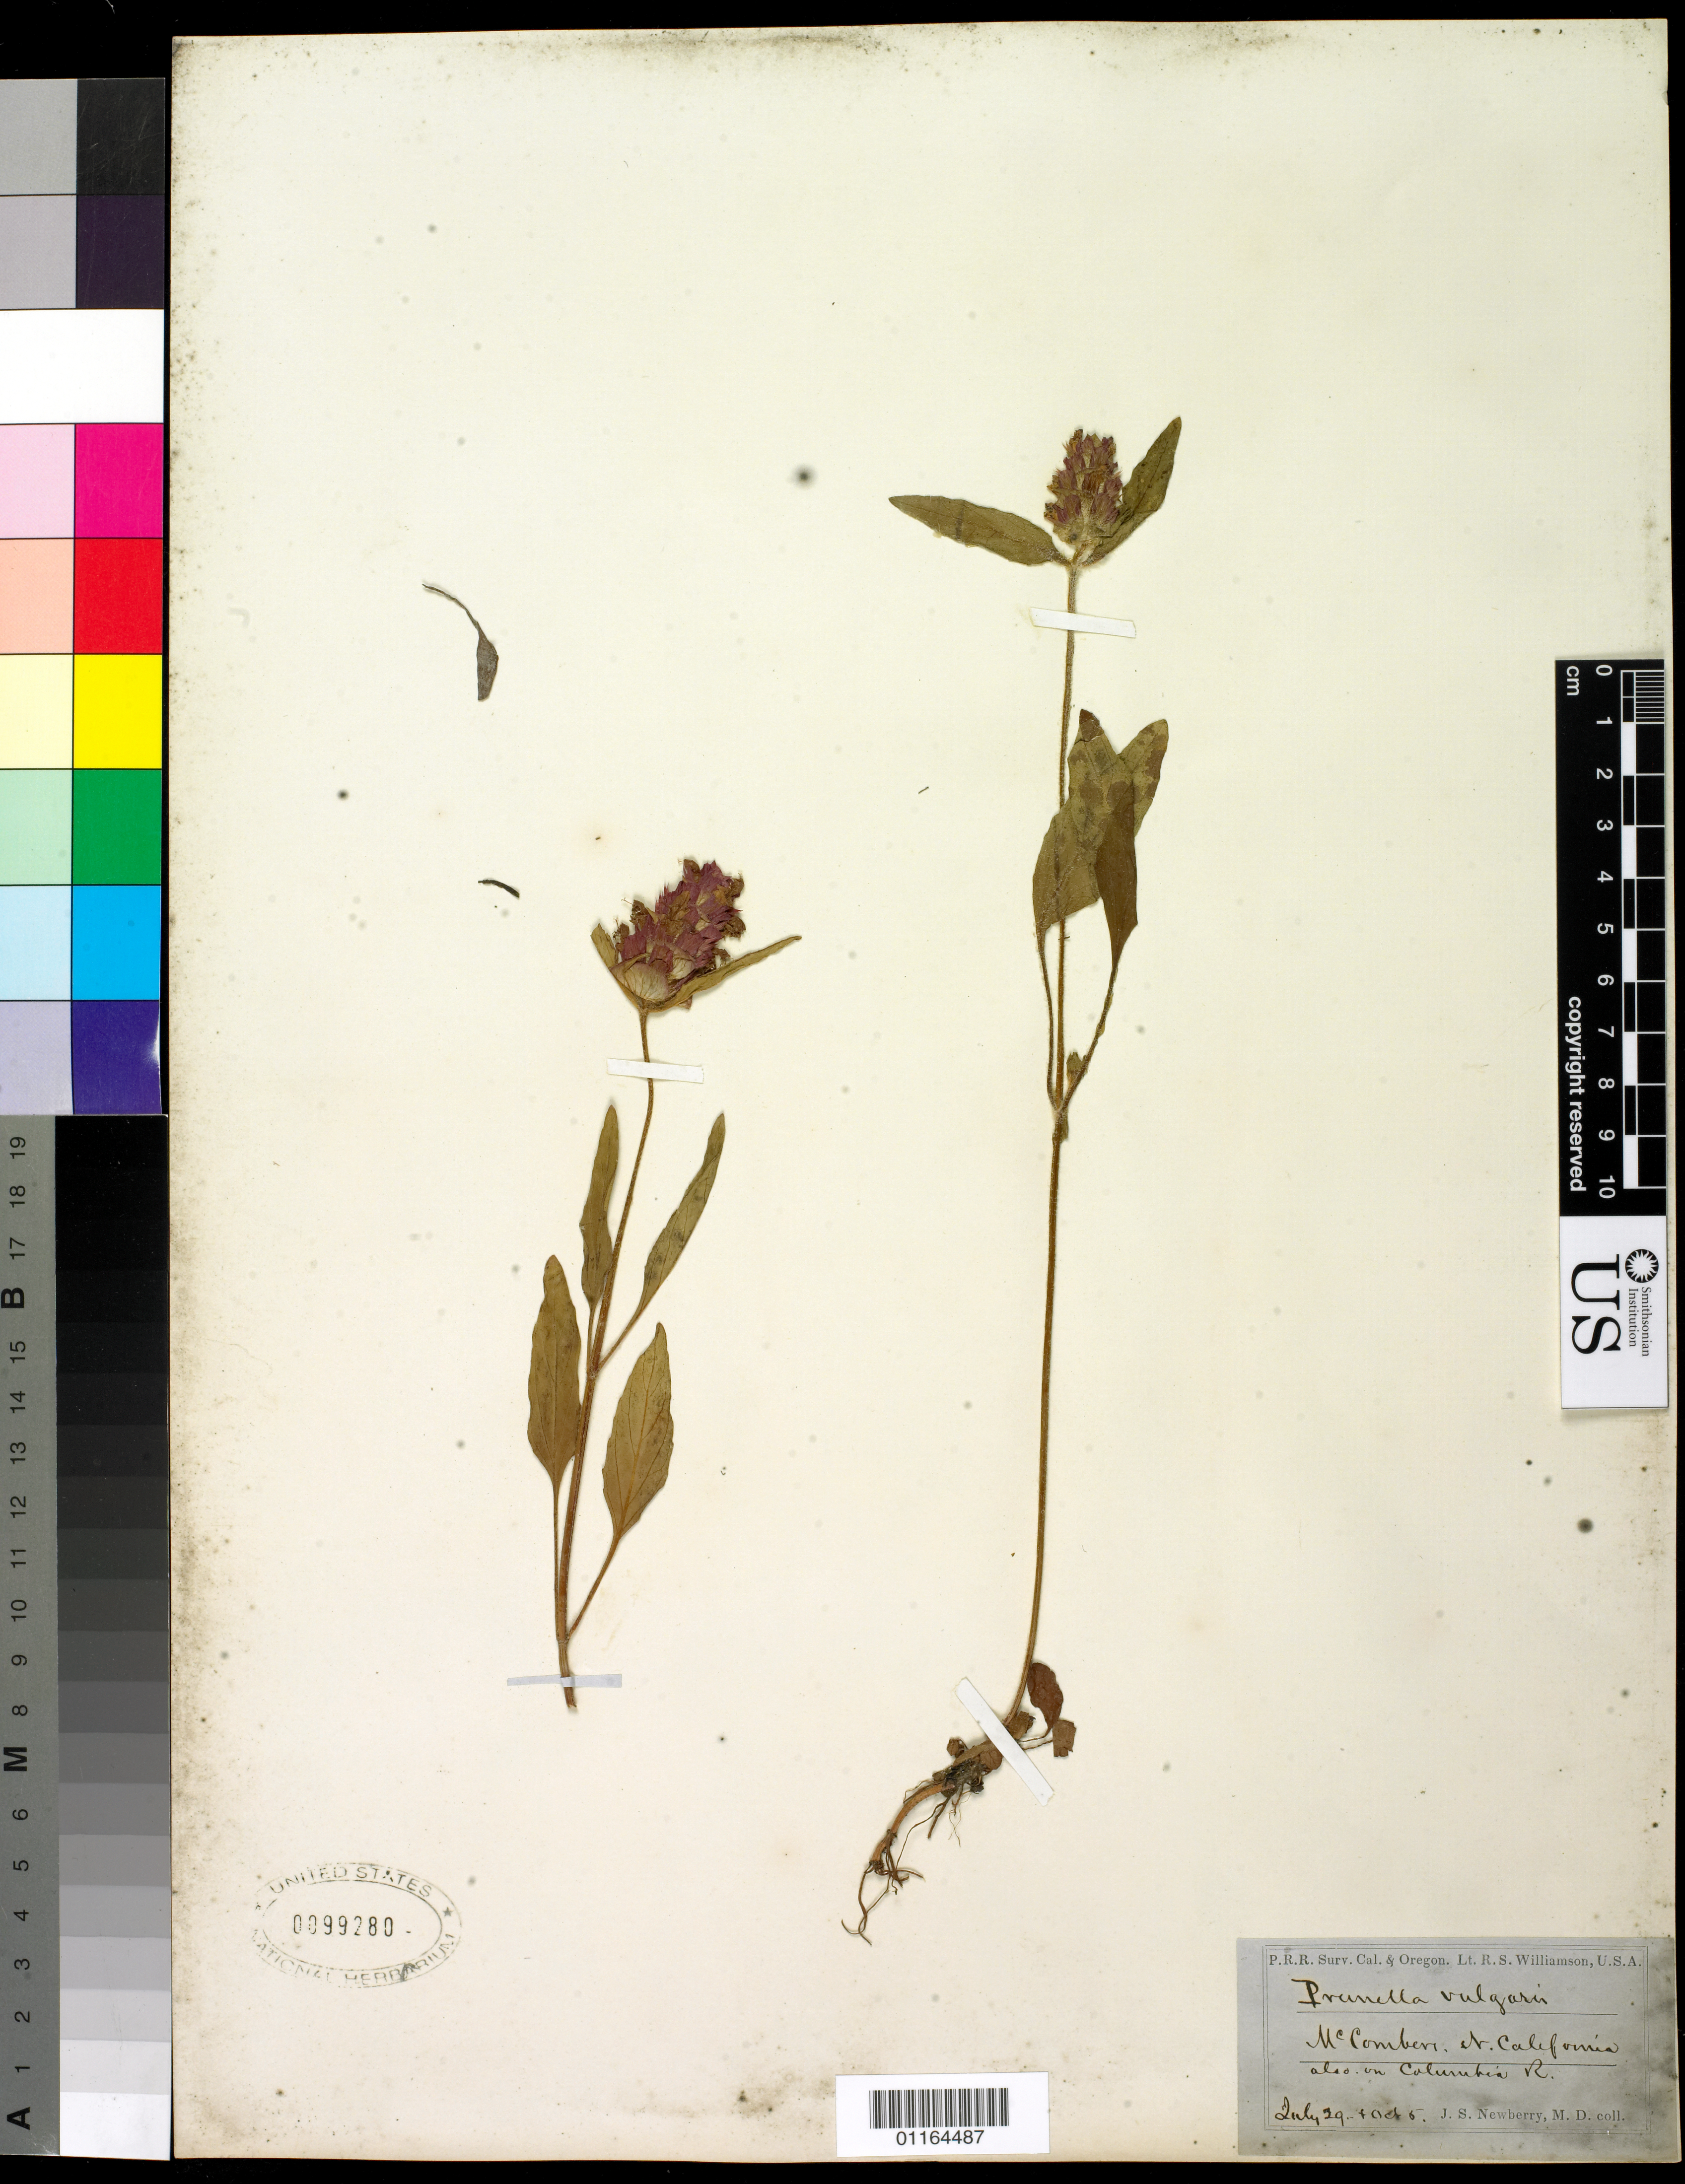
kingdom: Plantae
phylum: Tracheophyta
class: Magnoliopsida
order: Lamiales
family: Lamiaceae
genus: Prunella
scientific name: Prunella vulgaris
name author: L.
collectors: J. S. Newberry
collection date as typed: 29 Jul ---- and 5 Oct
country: United States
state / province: California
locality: McComber, N. California, also on Columbia River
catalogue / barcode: US 99280